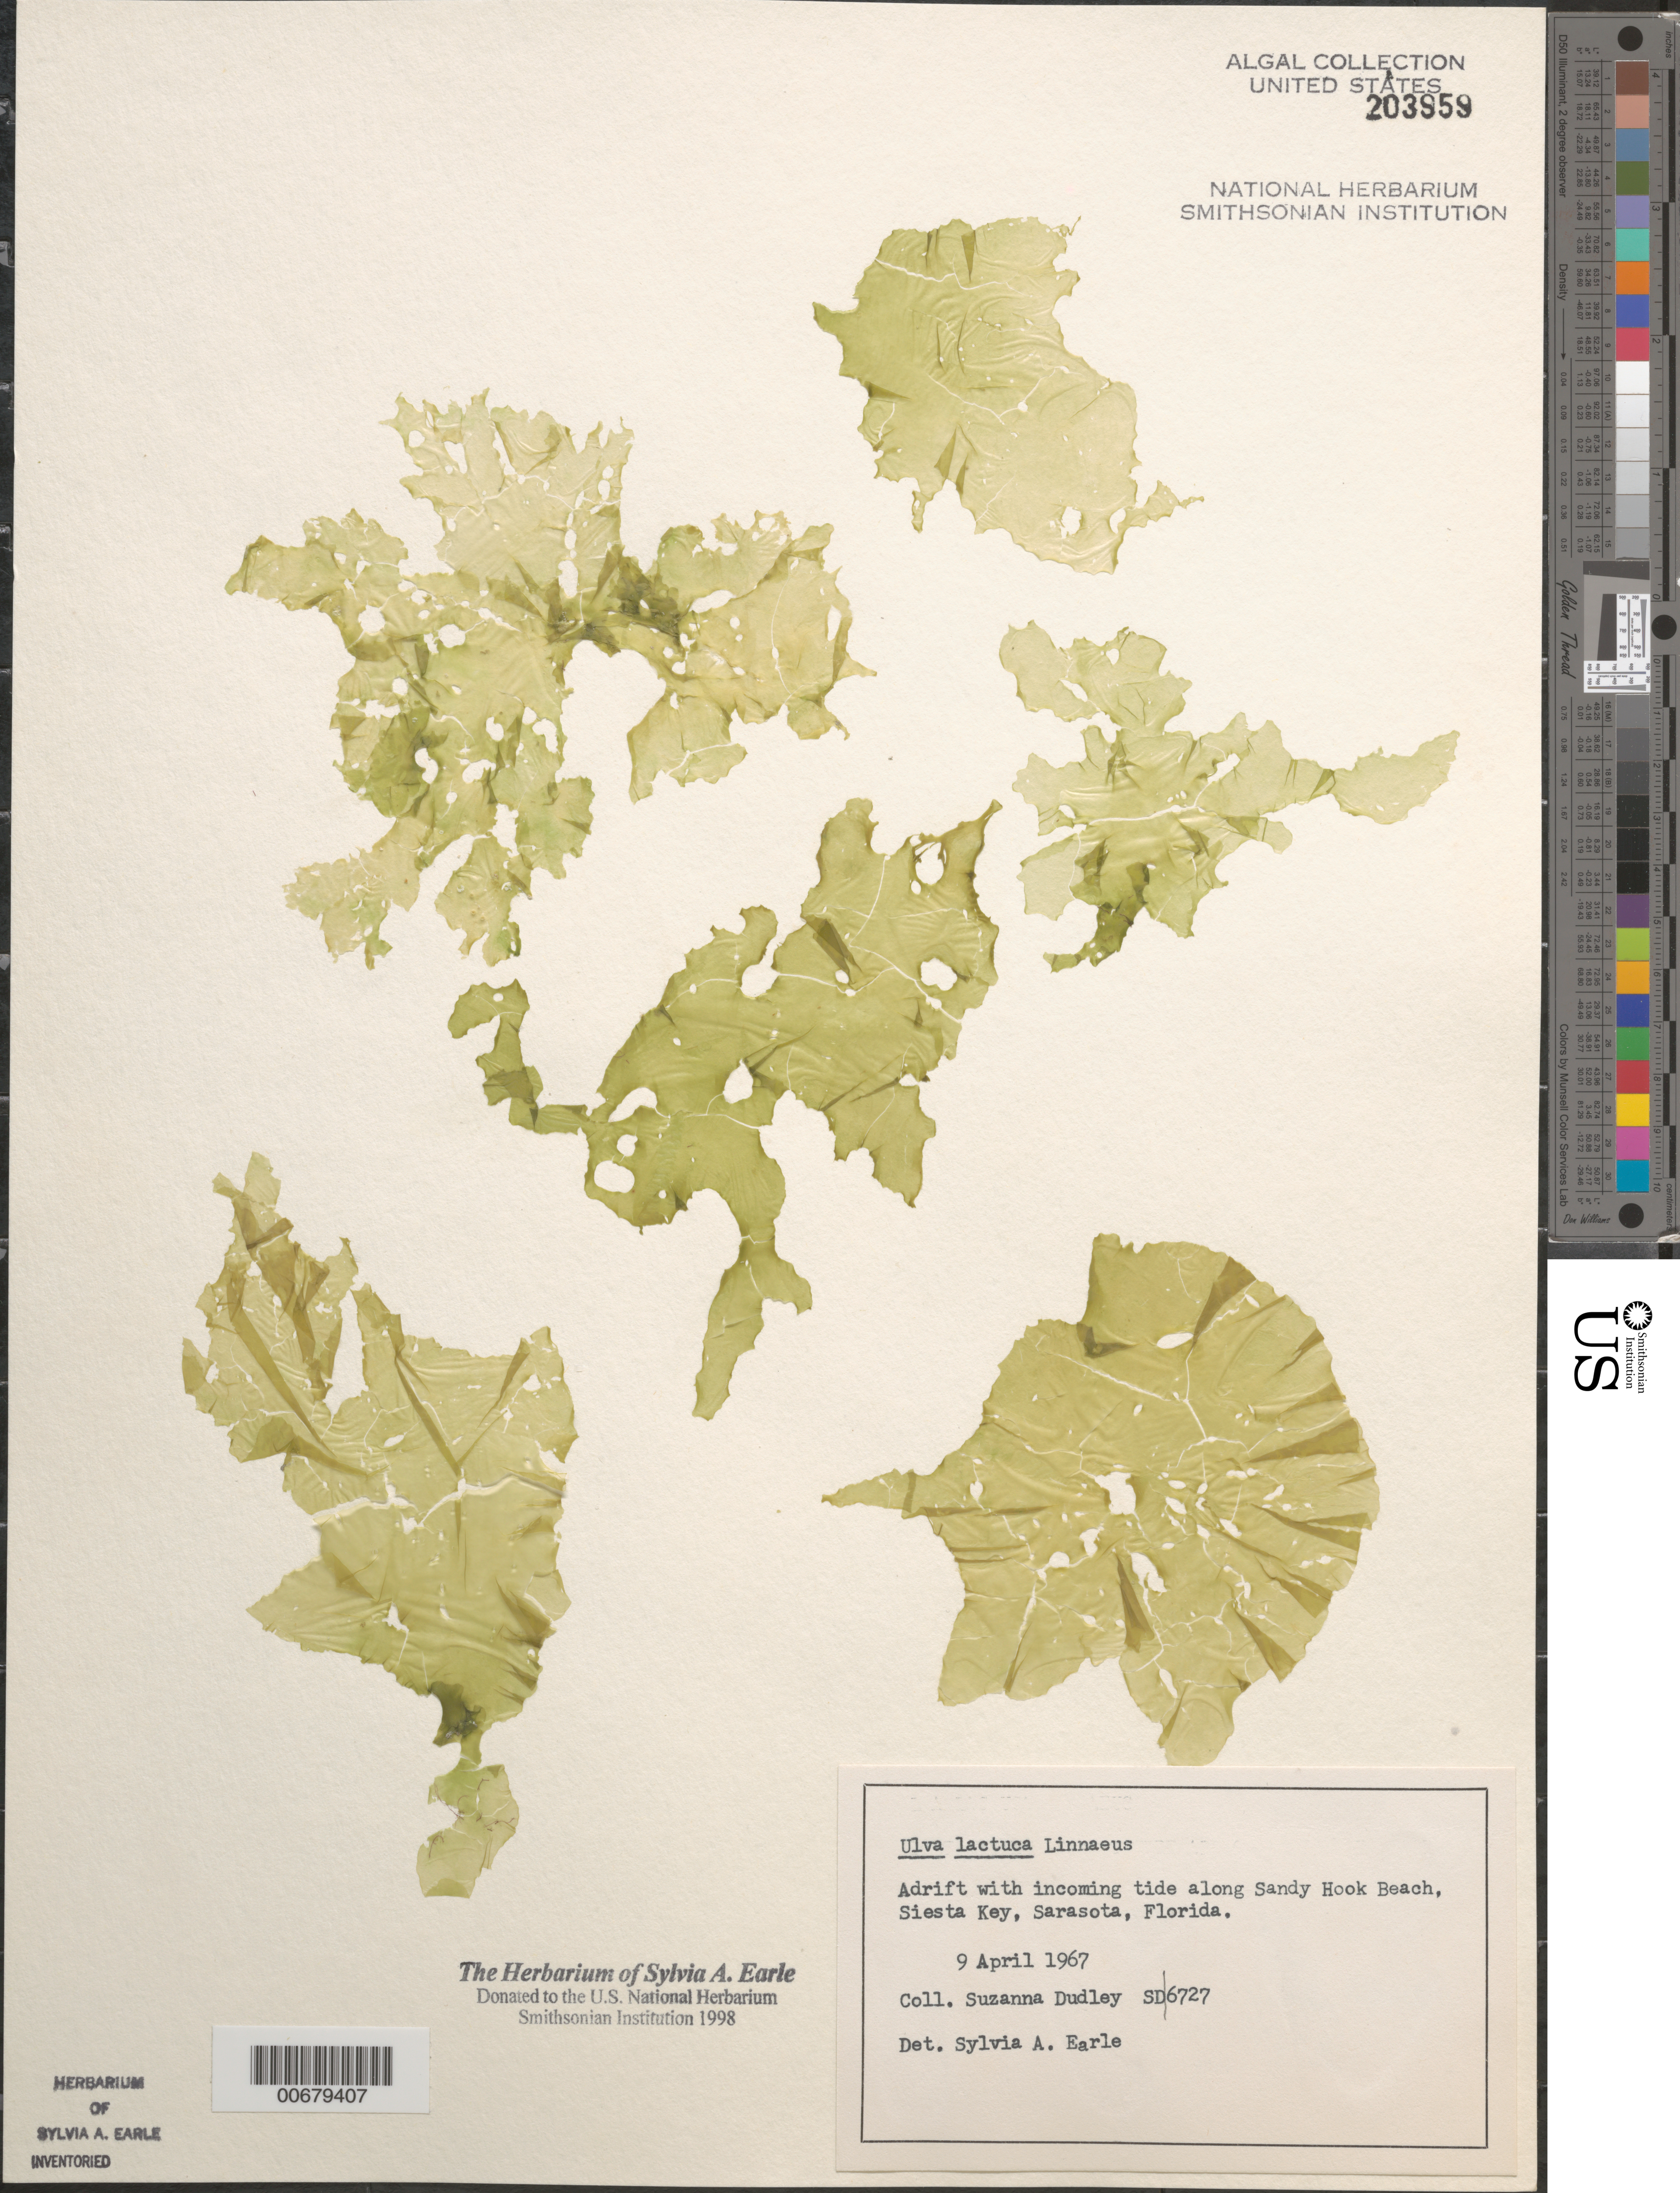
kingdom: Plantae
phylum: Chlorophyta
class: Ulvophyceae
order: Ulvales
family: Ulvaceae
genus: Ulva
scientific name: Ulva lactuca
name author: L.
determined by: Earle, S. A.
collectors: S. Dudley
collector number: SD 6727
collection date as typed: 09 Apr 1967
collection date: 1967-04-09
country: United States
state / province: Florida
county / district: Sarasota County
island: Siesta Key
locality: Sandy Hook Beach, Sarasota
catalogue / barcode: US 203959